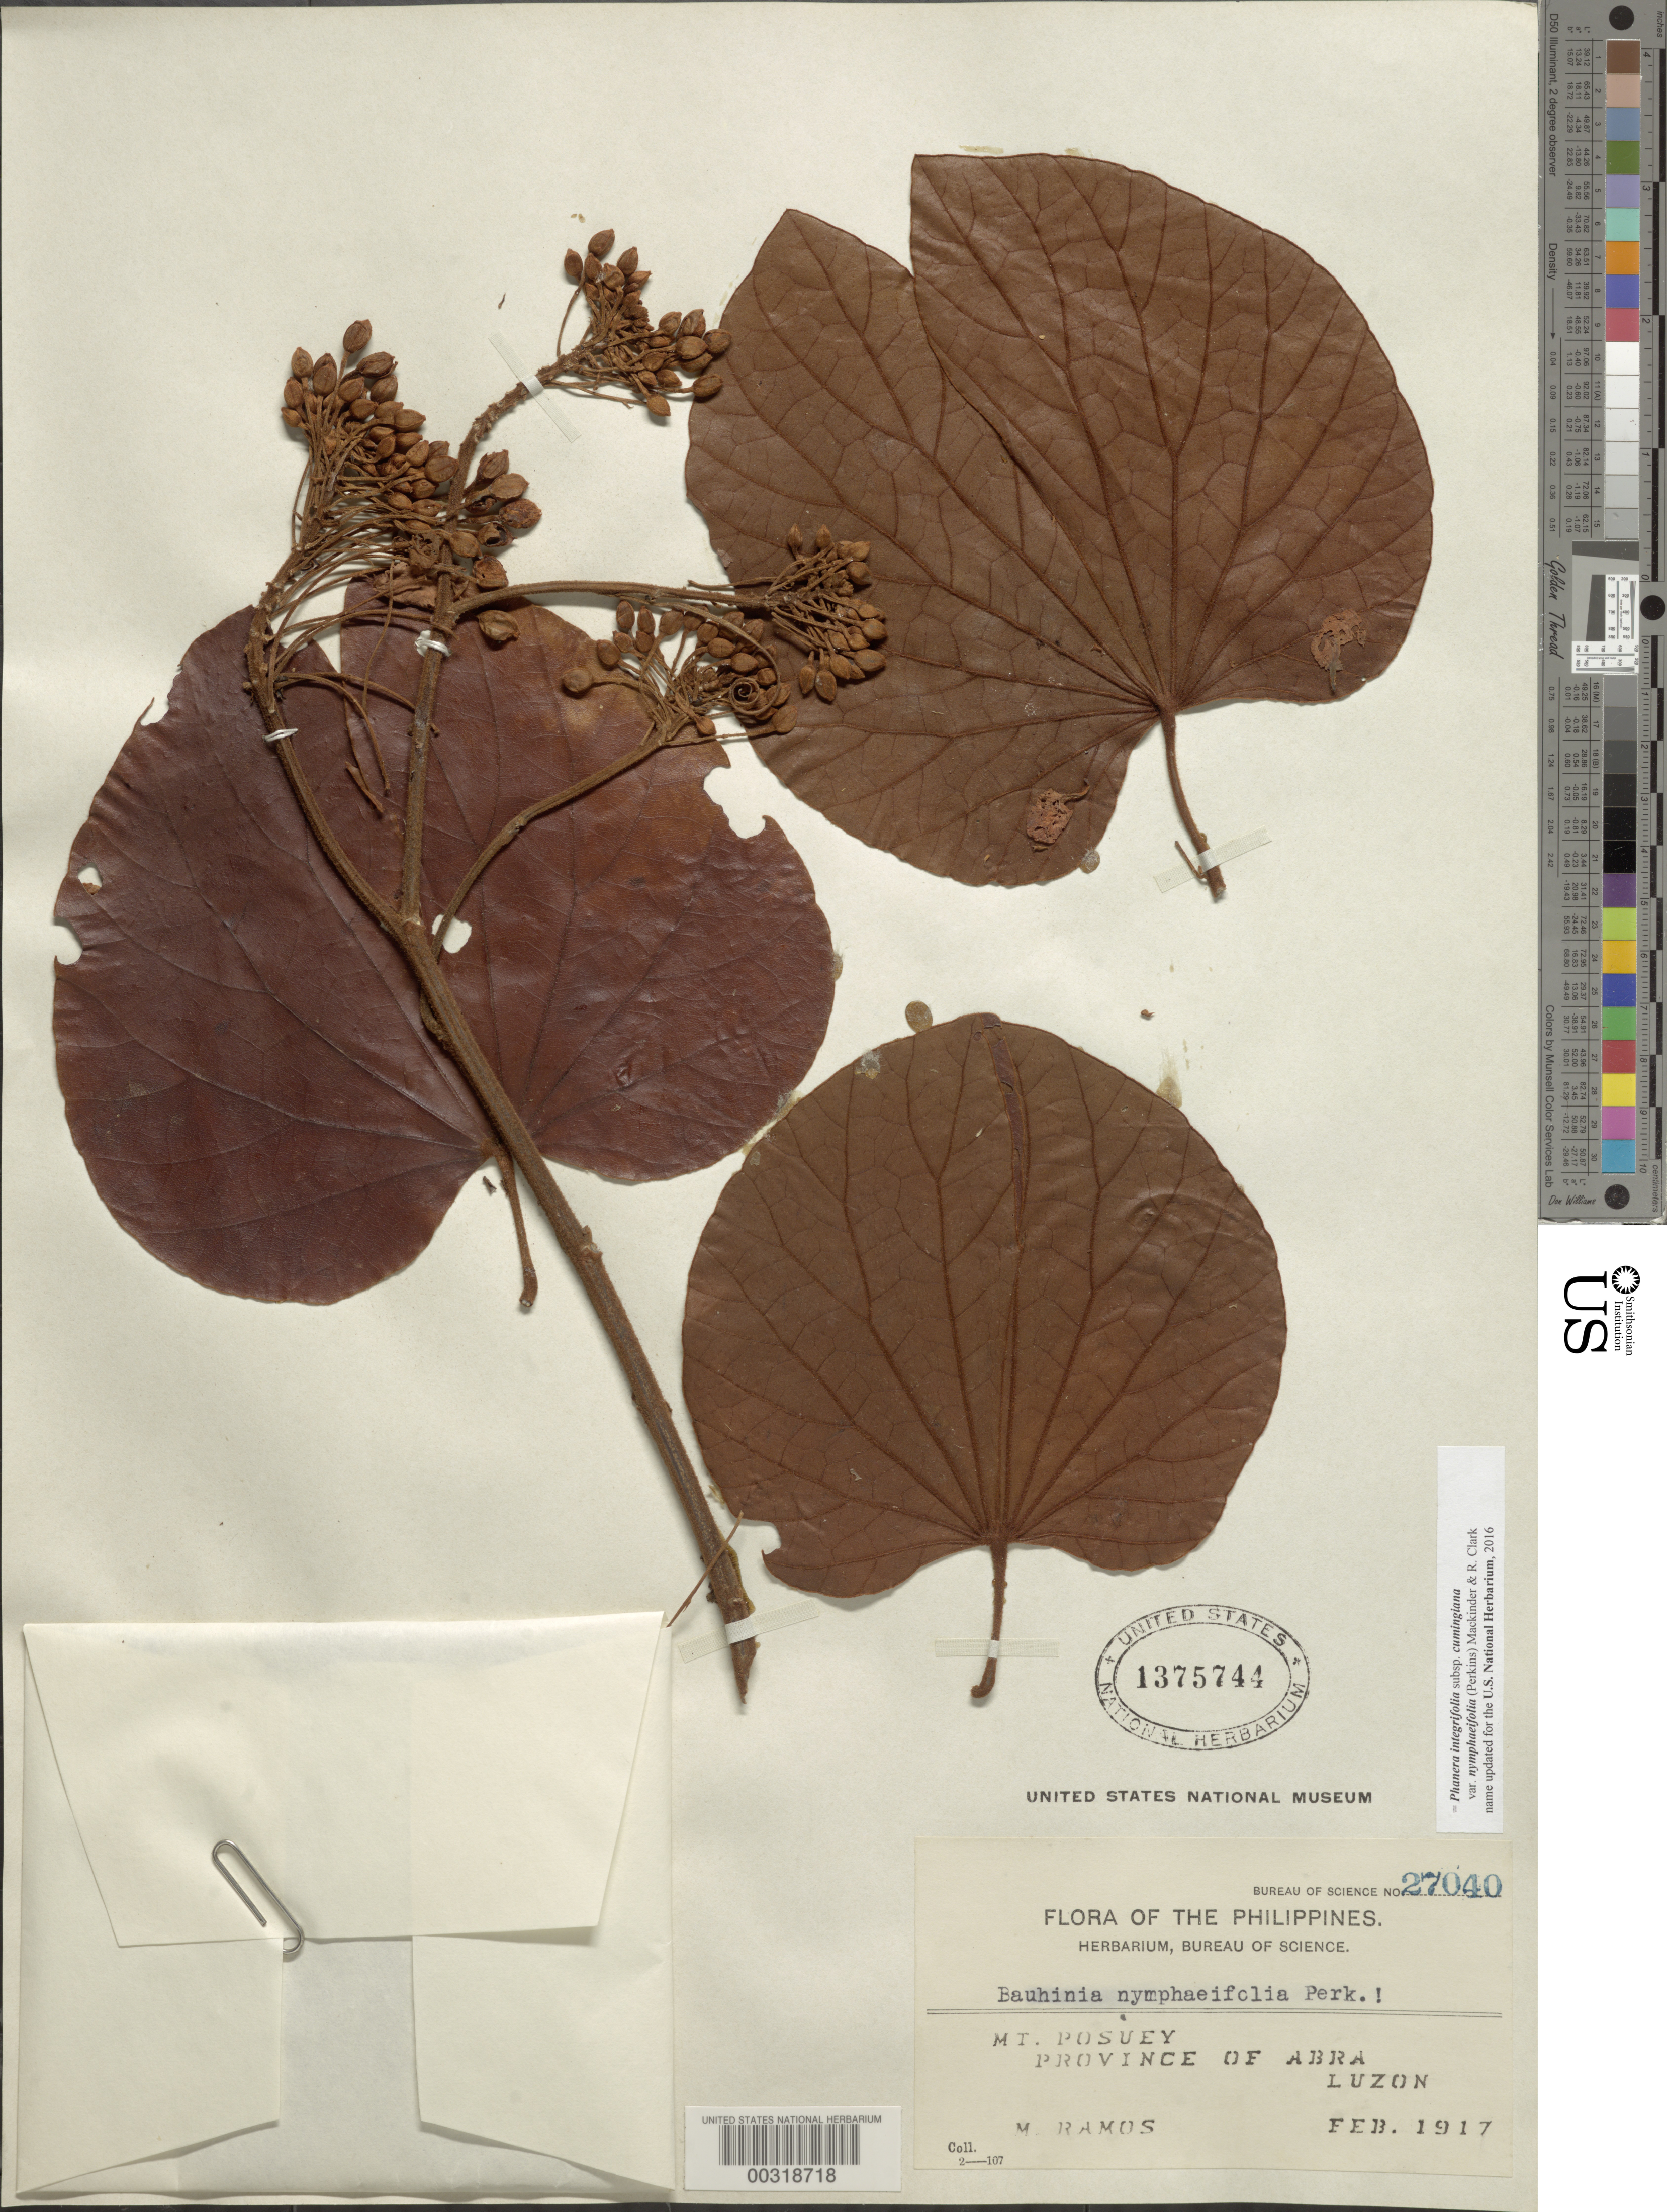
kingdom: Plantae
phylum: Tracheophyta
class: Magnoliopsida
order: Fabales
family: Fabaceae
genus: Phanera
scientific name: Phanera nymphaeifolia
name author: Perkins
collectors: M. Ramos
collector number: Bureau Of Science No. 27040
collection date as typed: Feb 1917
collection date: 1917-02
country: Philippines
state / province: Cordillera (Administrative Region)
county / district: Abra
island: Luzon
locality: Mt. Posuey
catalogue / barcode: US 1375744